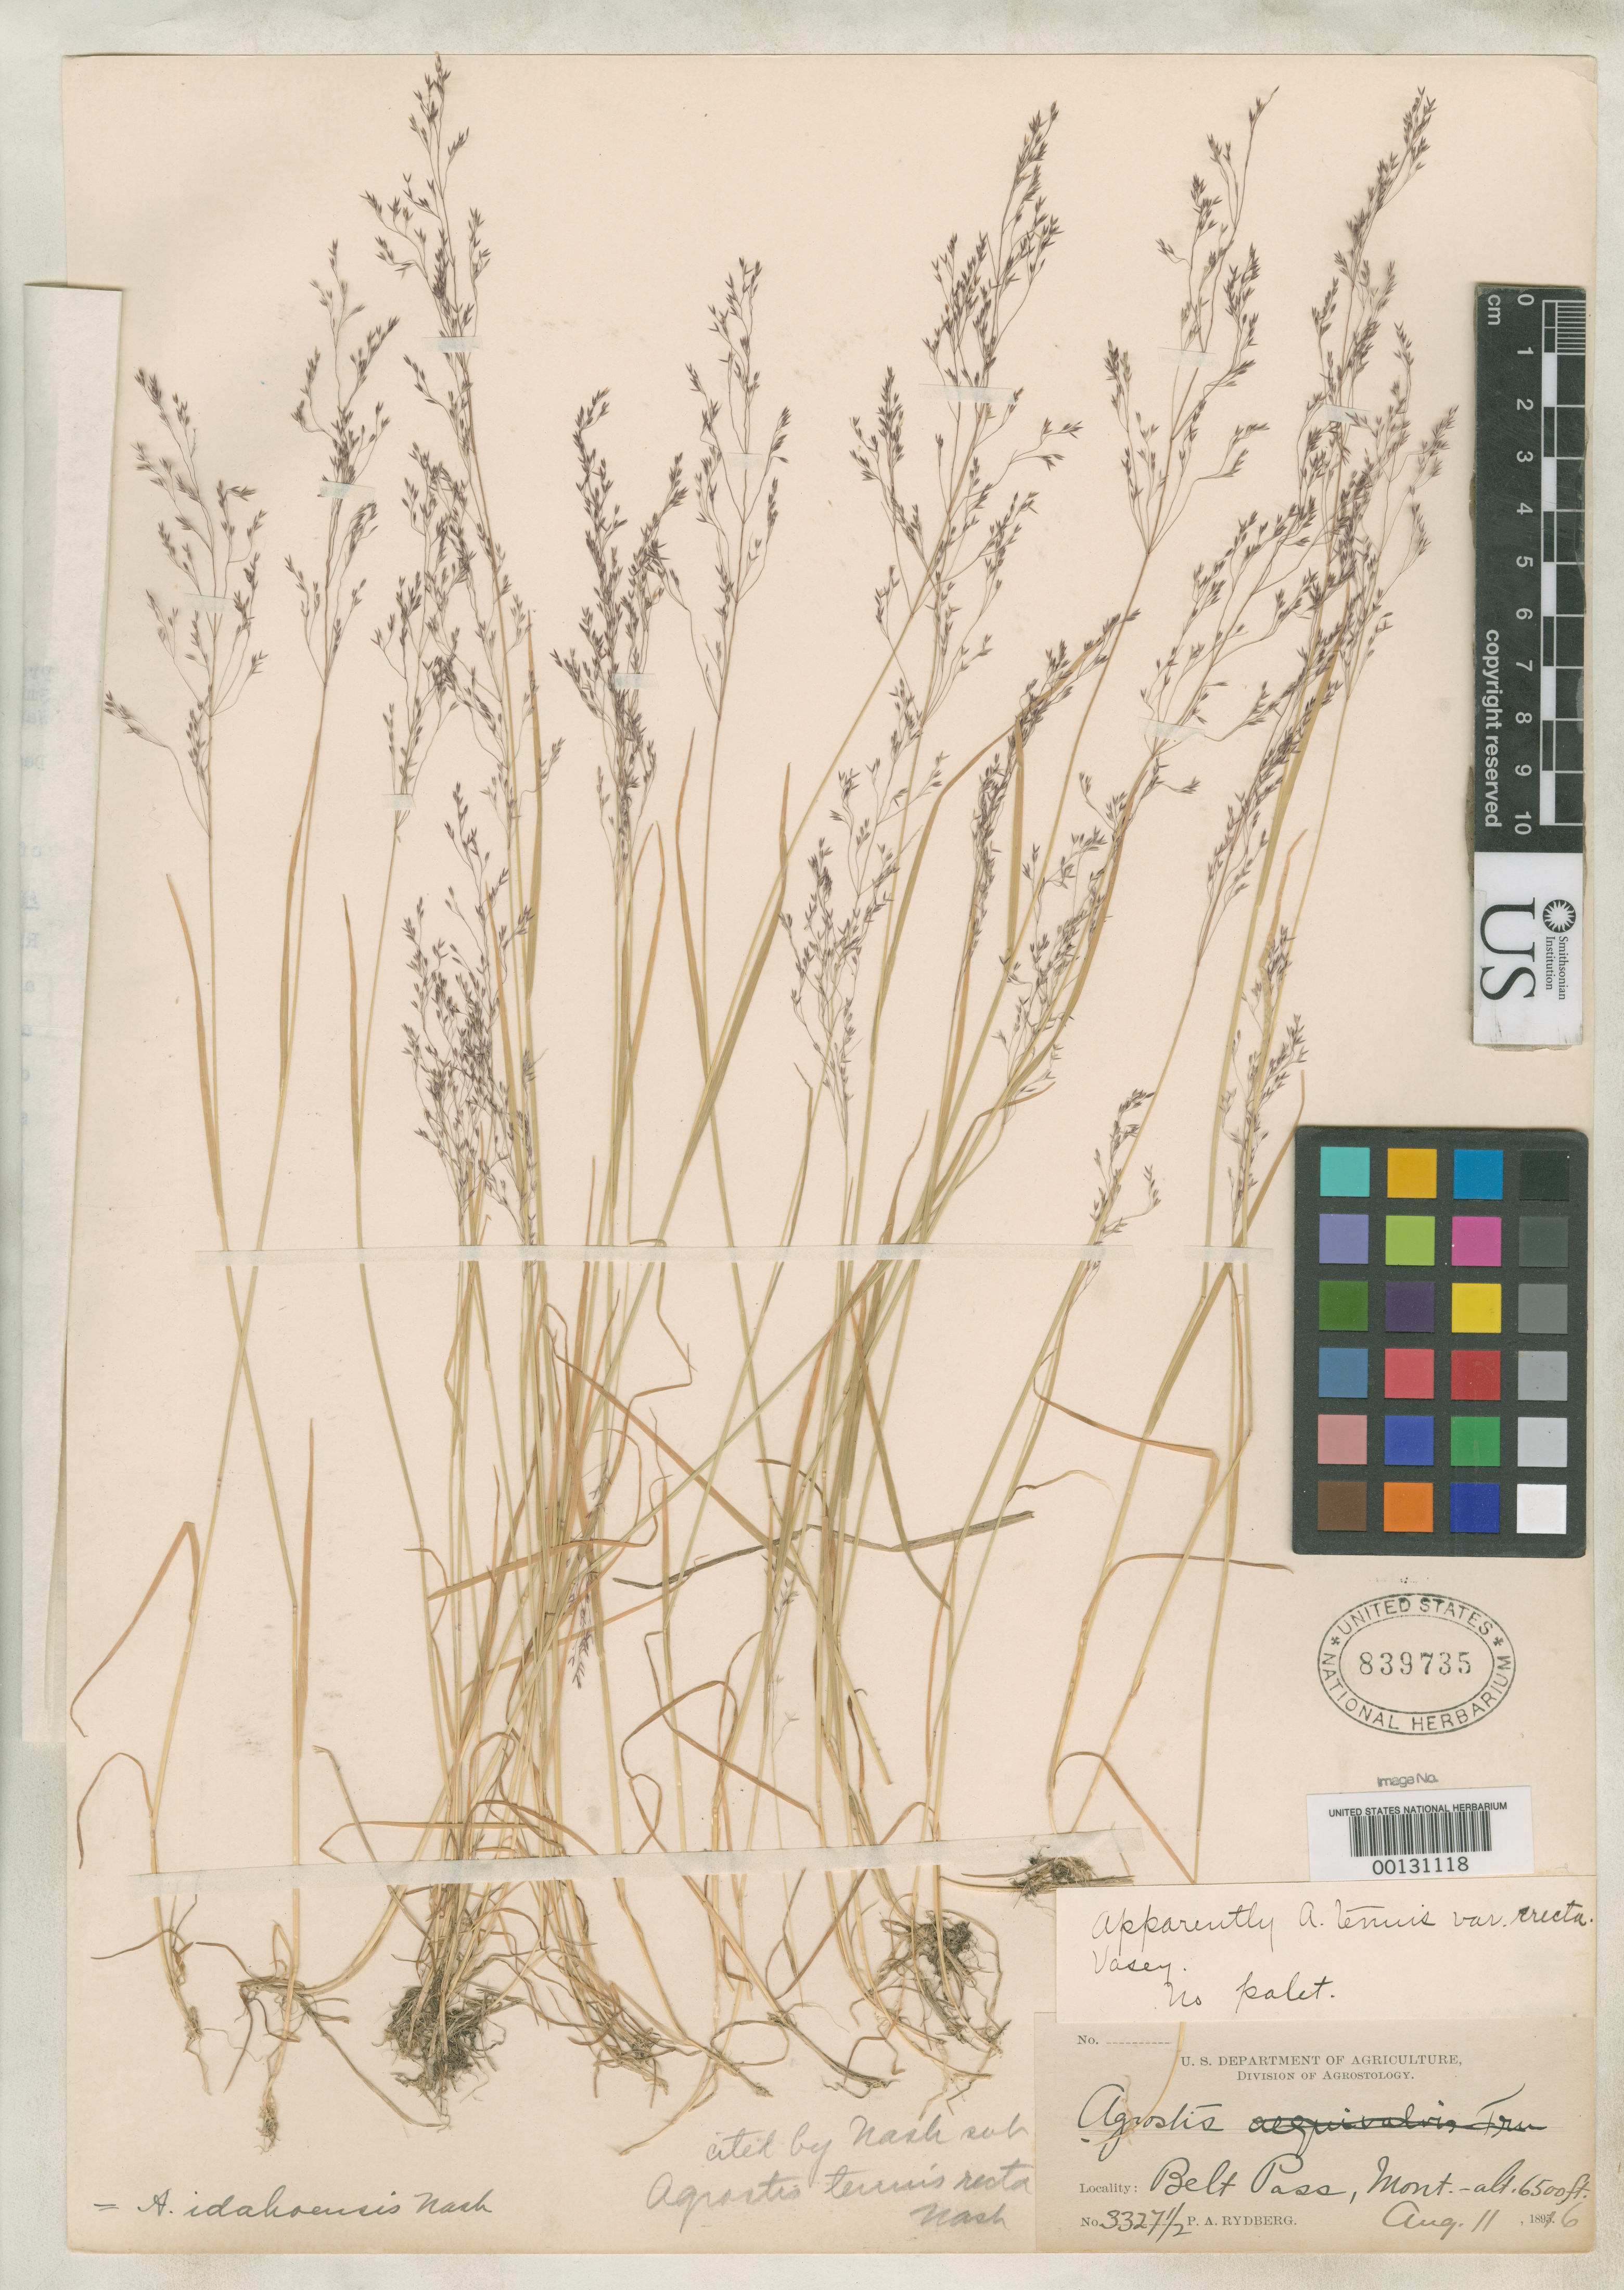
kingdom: Plantae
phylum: Tracheophyta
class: Liliopsida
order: Poales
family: Poaceae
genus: Agrostis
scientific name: Agrostis tenuiculmis var. recta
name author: Nash in Rydb.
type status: Lectotype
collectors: P. A. Rydberg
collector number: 3327-1/2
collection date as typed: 11 Aug 1896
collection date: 1896-08-11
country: United States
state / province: Montana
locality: Belt Pass.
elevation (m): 1981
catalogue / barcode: US 839735